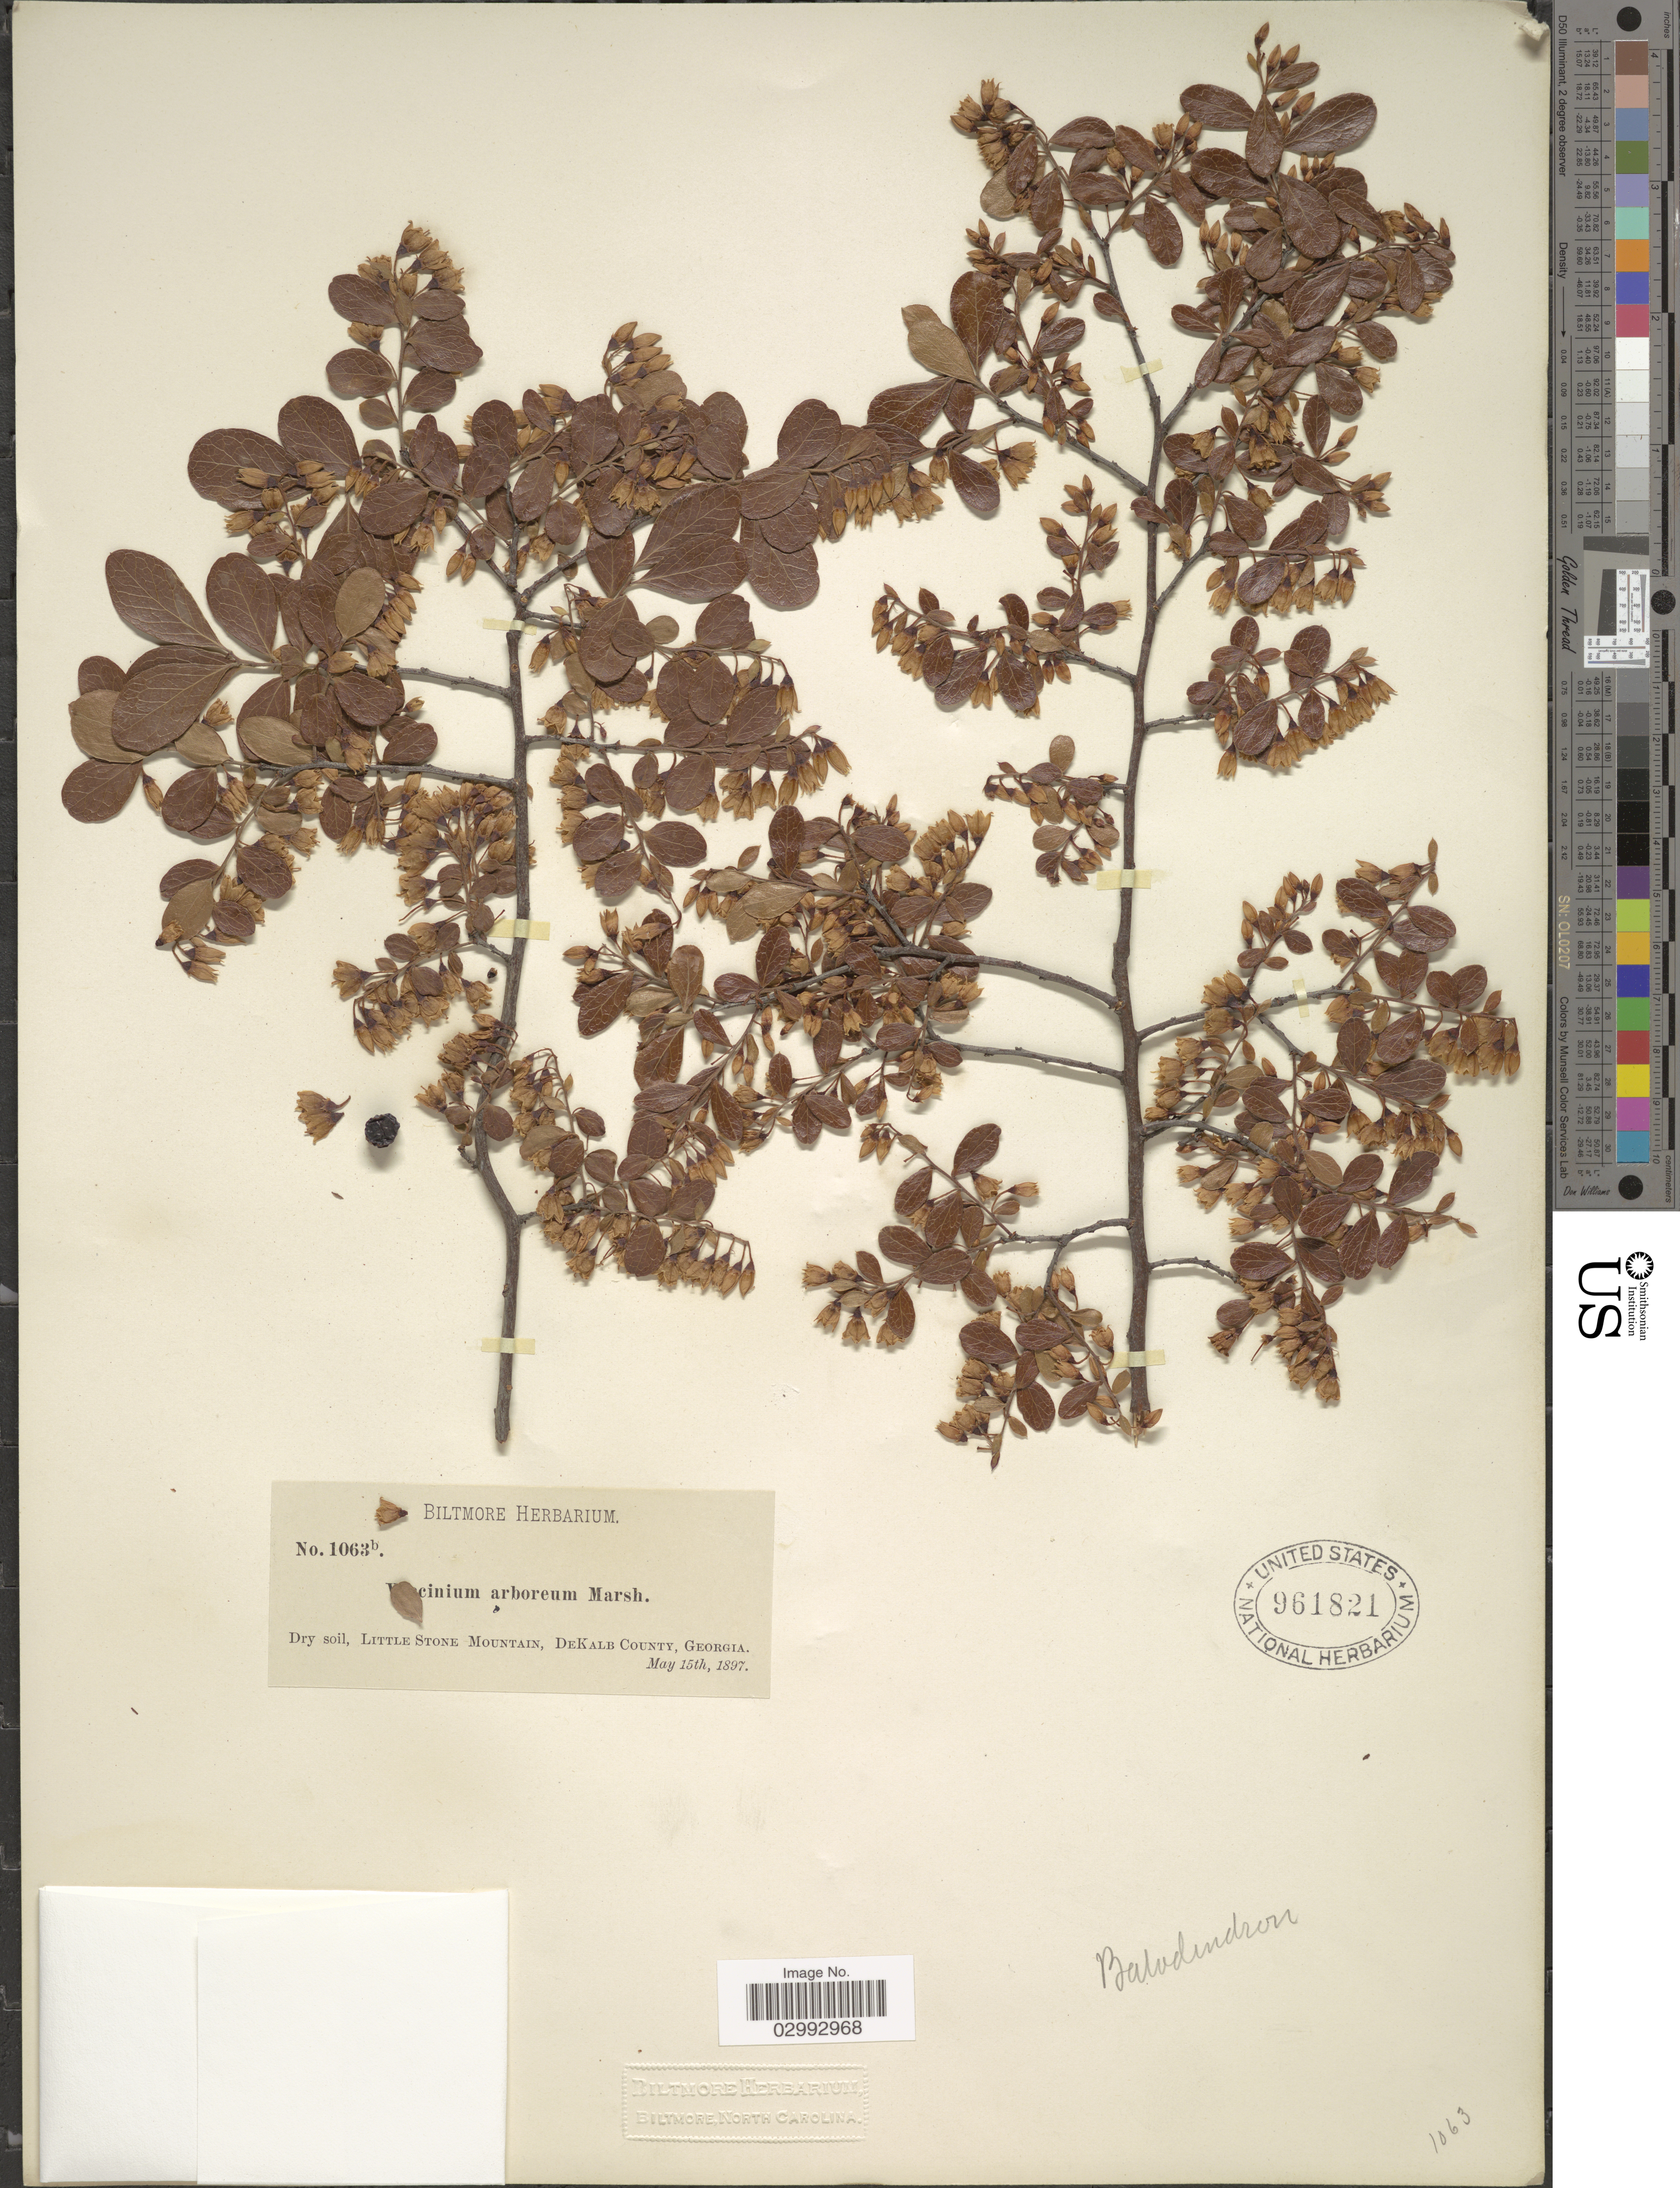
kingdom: Plantae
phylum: Tracheophyta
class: Magnoliopsida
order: Ericales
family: Ericaceae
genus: Batodendron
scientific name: Batodendron arboreum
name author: Nutt.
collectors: ex herb. Biltmore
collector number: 1063b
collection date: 1897-05-15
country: United States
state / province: Georgia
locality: Dry soil, Little Stone Mountain, DeKalb County.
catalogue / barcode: US 961821